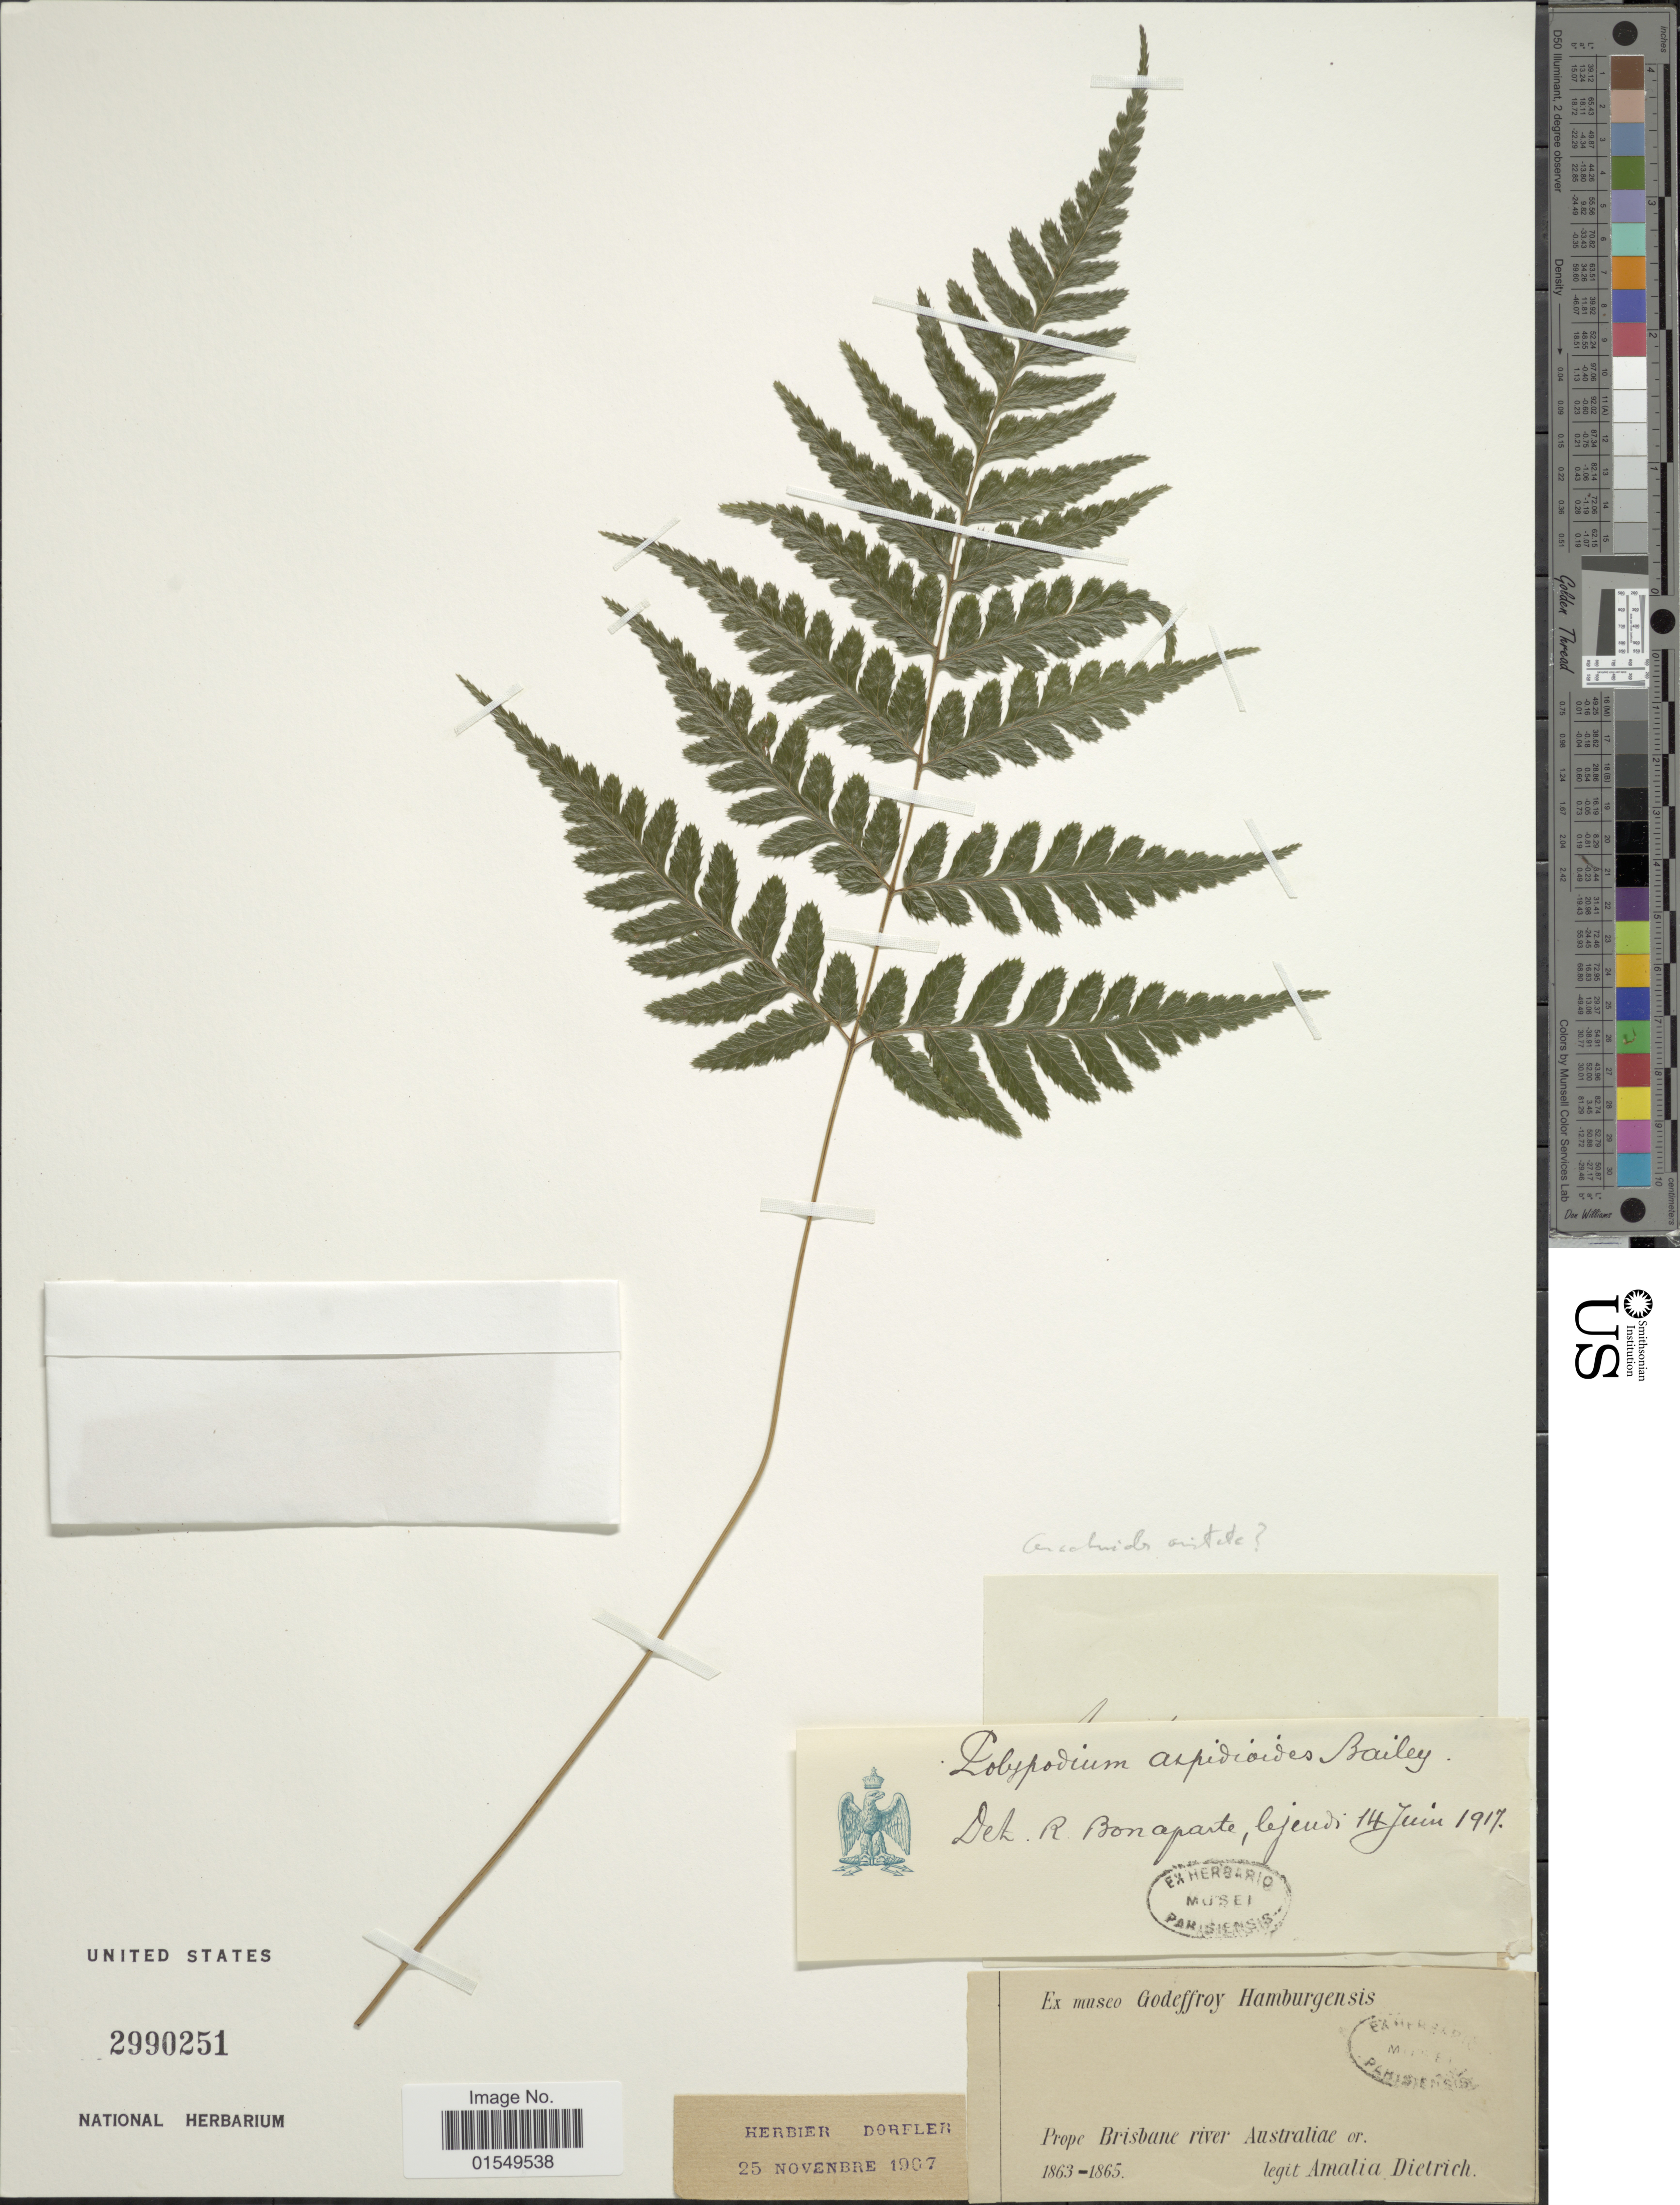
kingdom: Plantae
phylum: Tracheophyta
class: Polypodiopsida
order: Polypodiales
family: Dryopteridaceae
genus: Arachniodes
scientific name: Arachniodes aristata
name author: (G. Forst.) Tindale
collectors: A. Dietrich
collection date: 1863/1865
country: Australia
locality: Prope Brisbane river, Australiae or.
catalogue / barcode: US 2990251